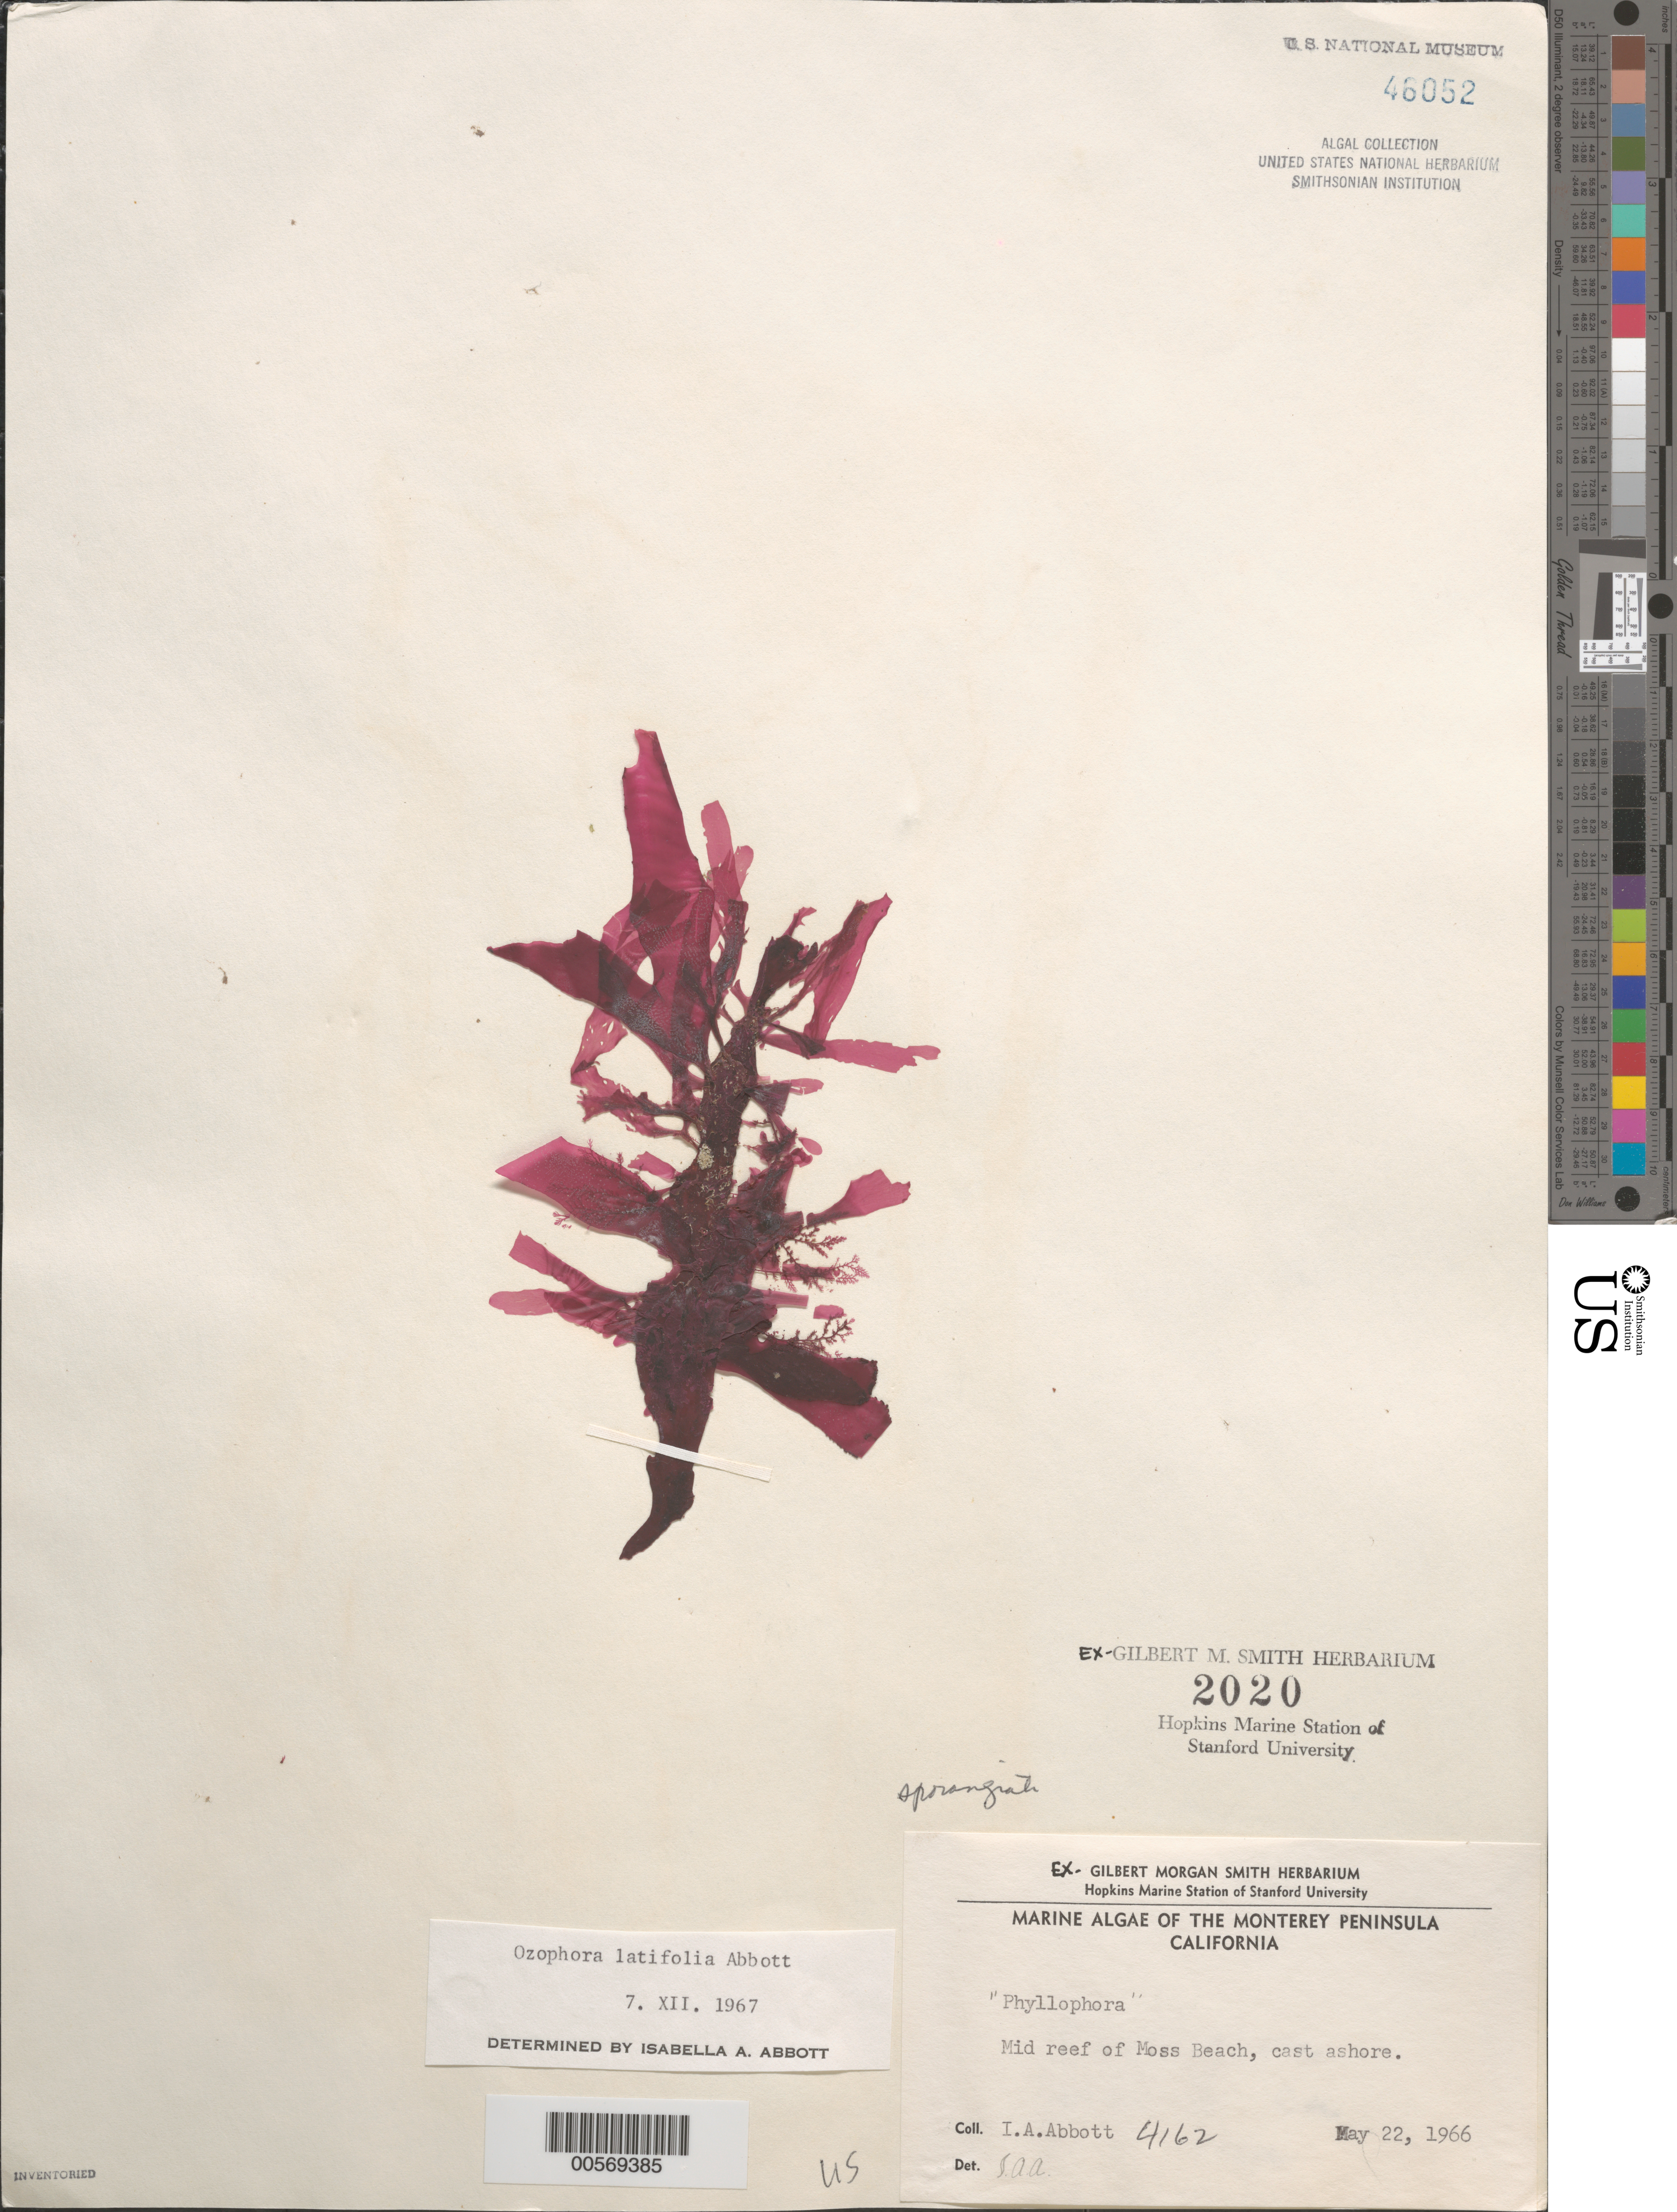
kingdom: Plantae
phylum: Rhodophyta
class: Florideophyceae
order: Gigartinales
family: Phyllophoraceae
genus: Ozophora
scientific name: Ozophora latifolia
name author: I.A. Abbott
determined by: Abbott, Isabella A.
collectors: I. A. Abbott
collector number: IAA 4162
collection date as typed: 02 May 1966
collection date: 1966-05-02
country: United States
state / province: California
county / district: Monterey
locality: Middle Reef of Moss Beach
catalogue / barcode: US 46052